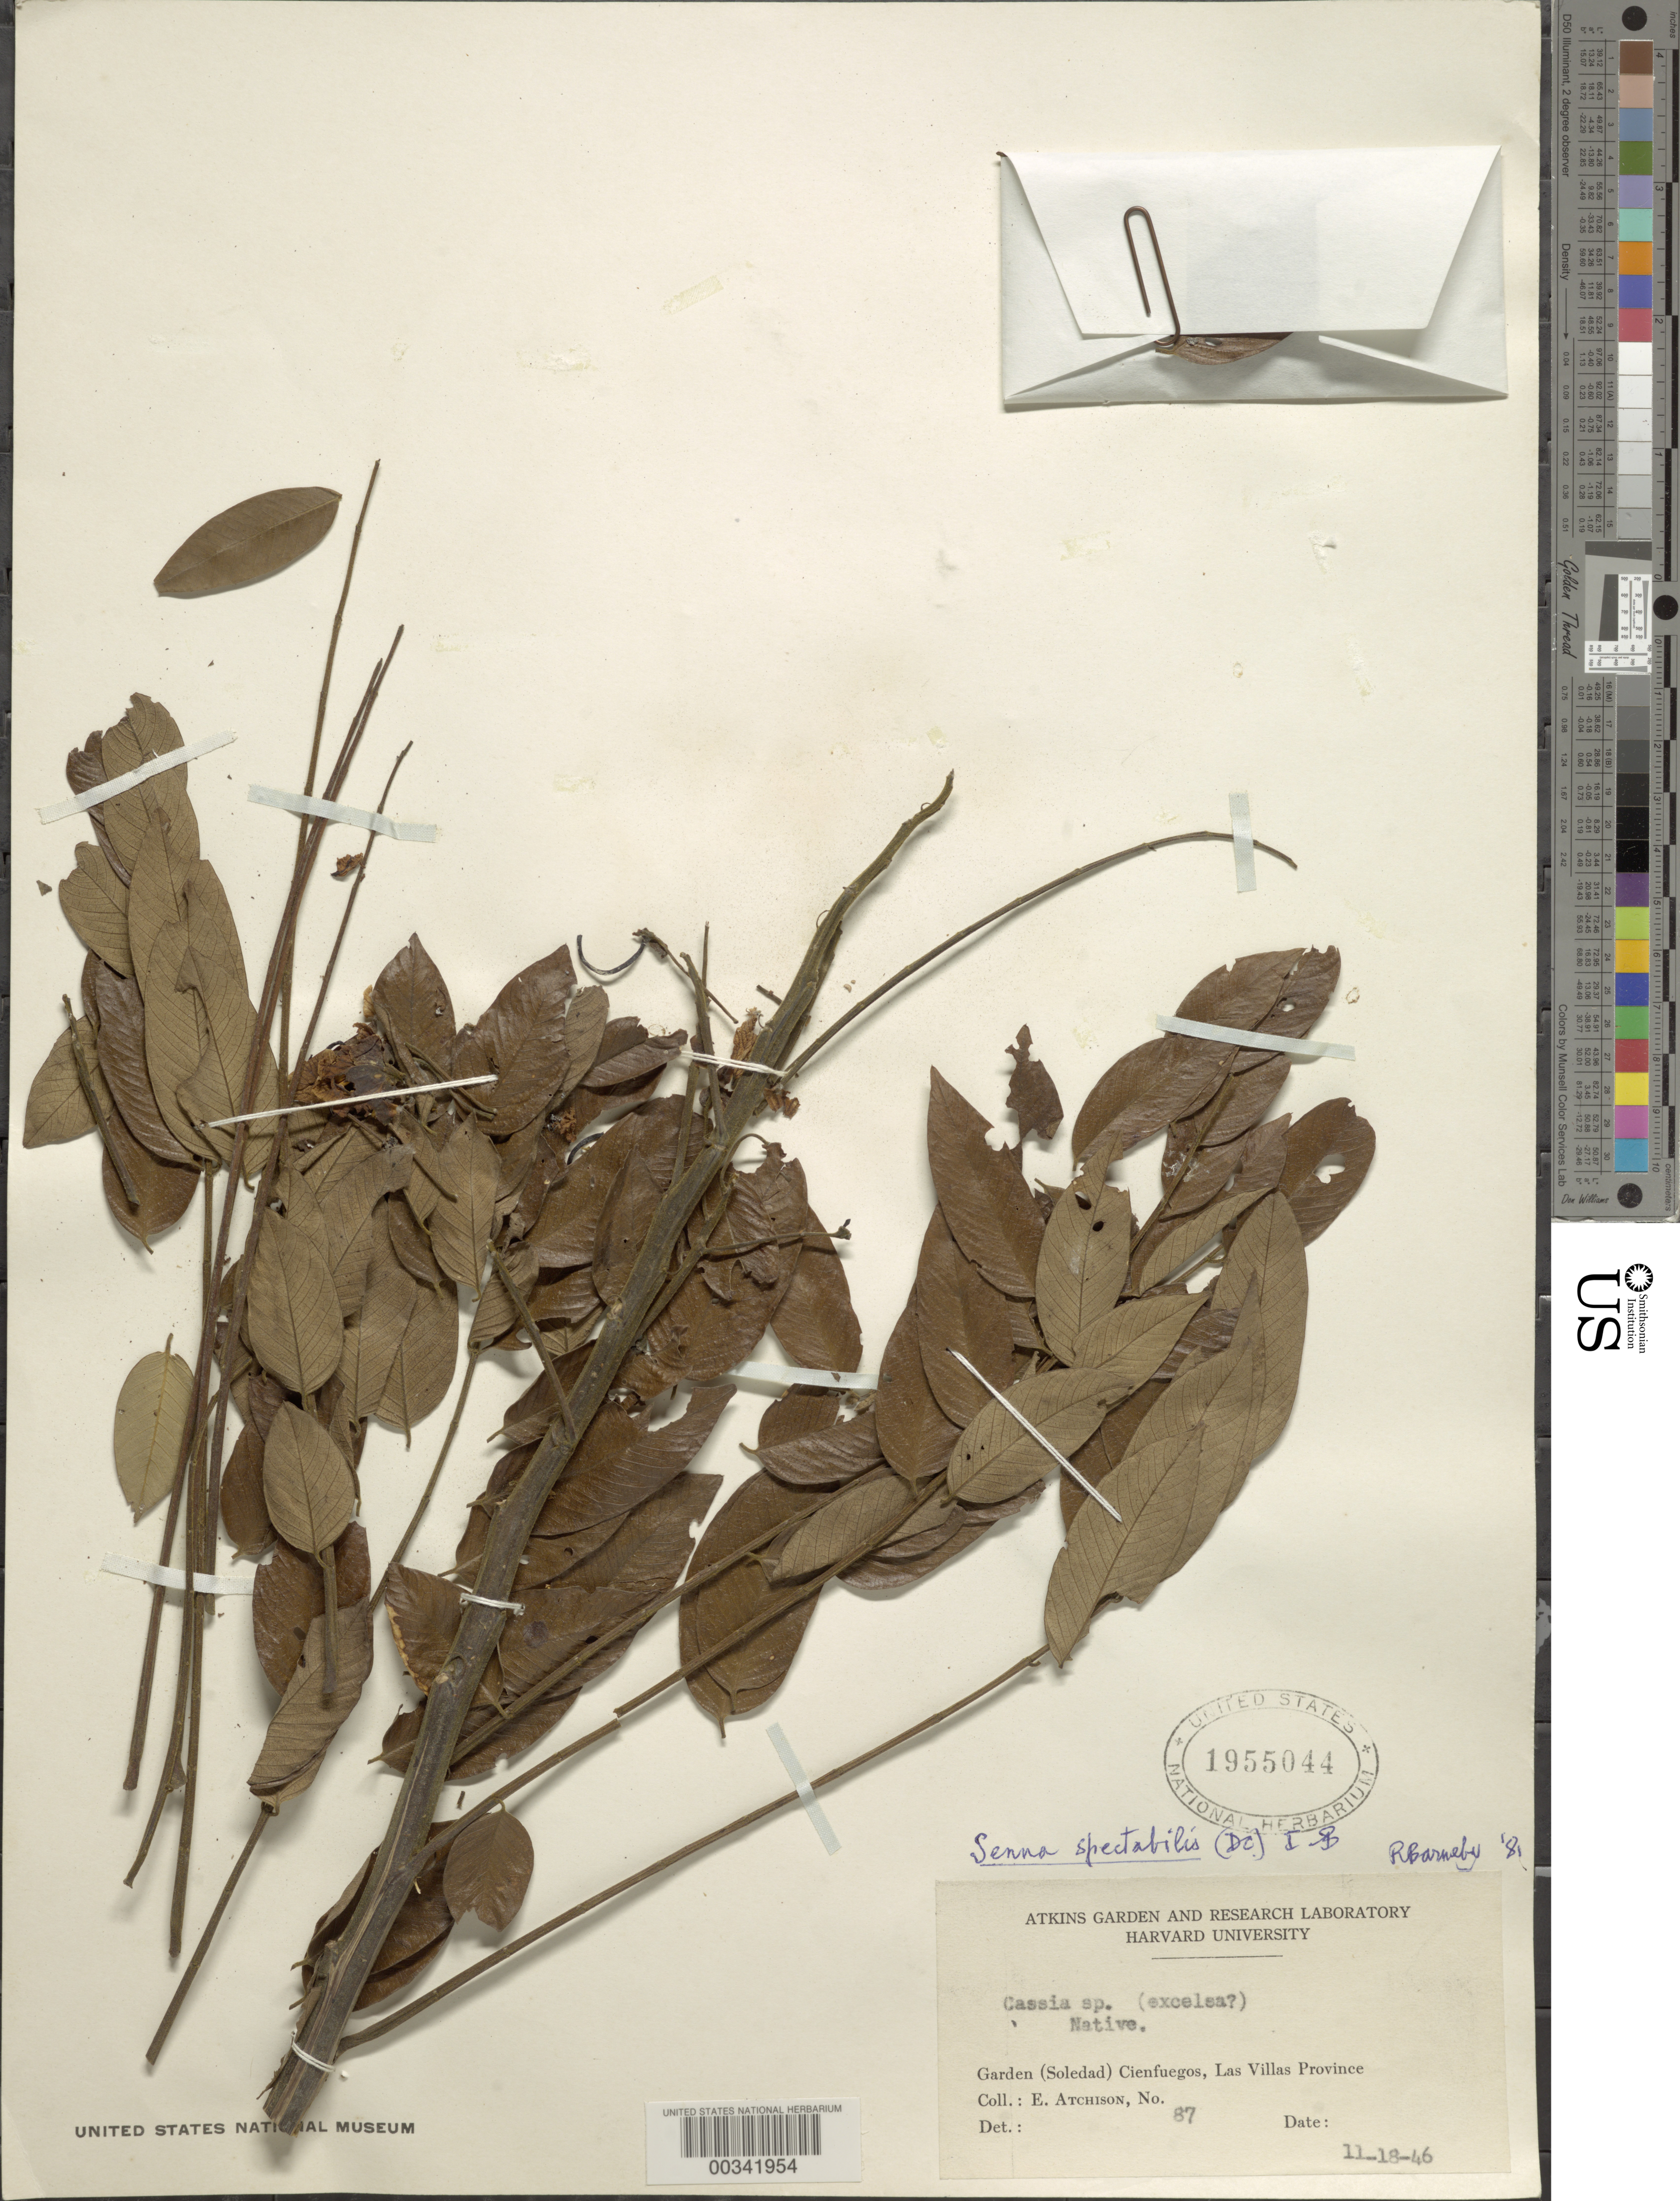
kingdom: Plantae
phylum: Tracheophyta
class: Magnoliopsida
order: Fabales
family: Fabaceae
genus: Senna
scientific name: Senna spectabilis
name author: (DC.) H.S. Irwin & Barneby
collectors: E. Atchison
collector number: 87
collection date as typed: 18 Nov 1946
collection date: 1946-11-18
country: Cuba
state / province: Las Villas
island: Greater Antilles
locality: Cienfuegos, soledad, garden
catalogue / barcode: US 1955044